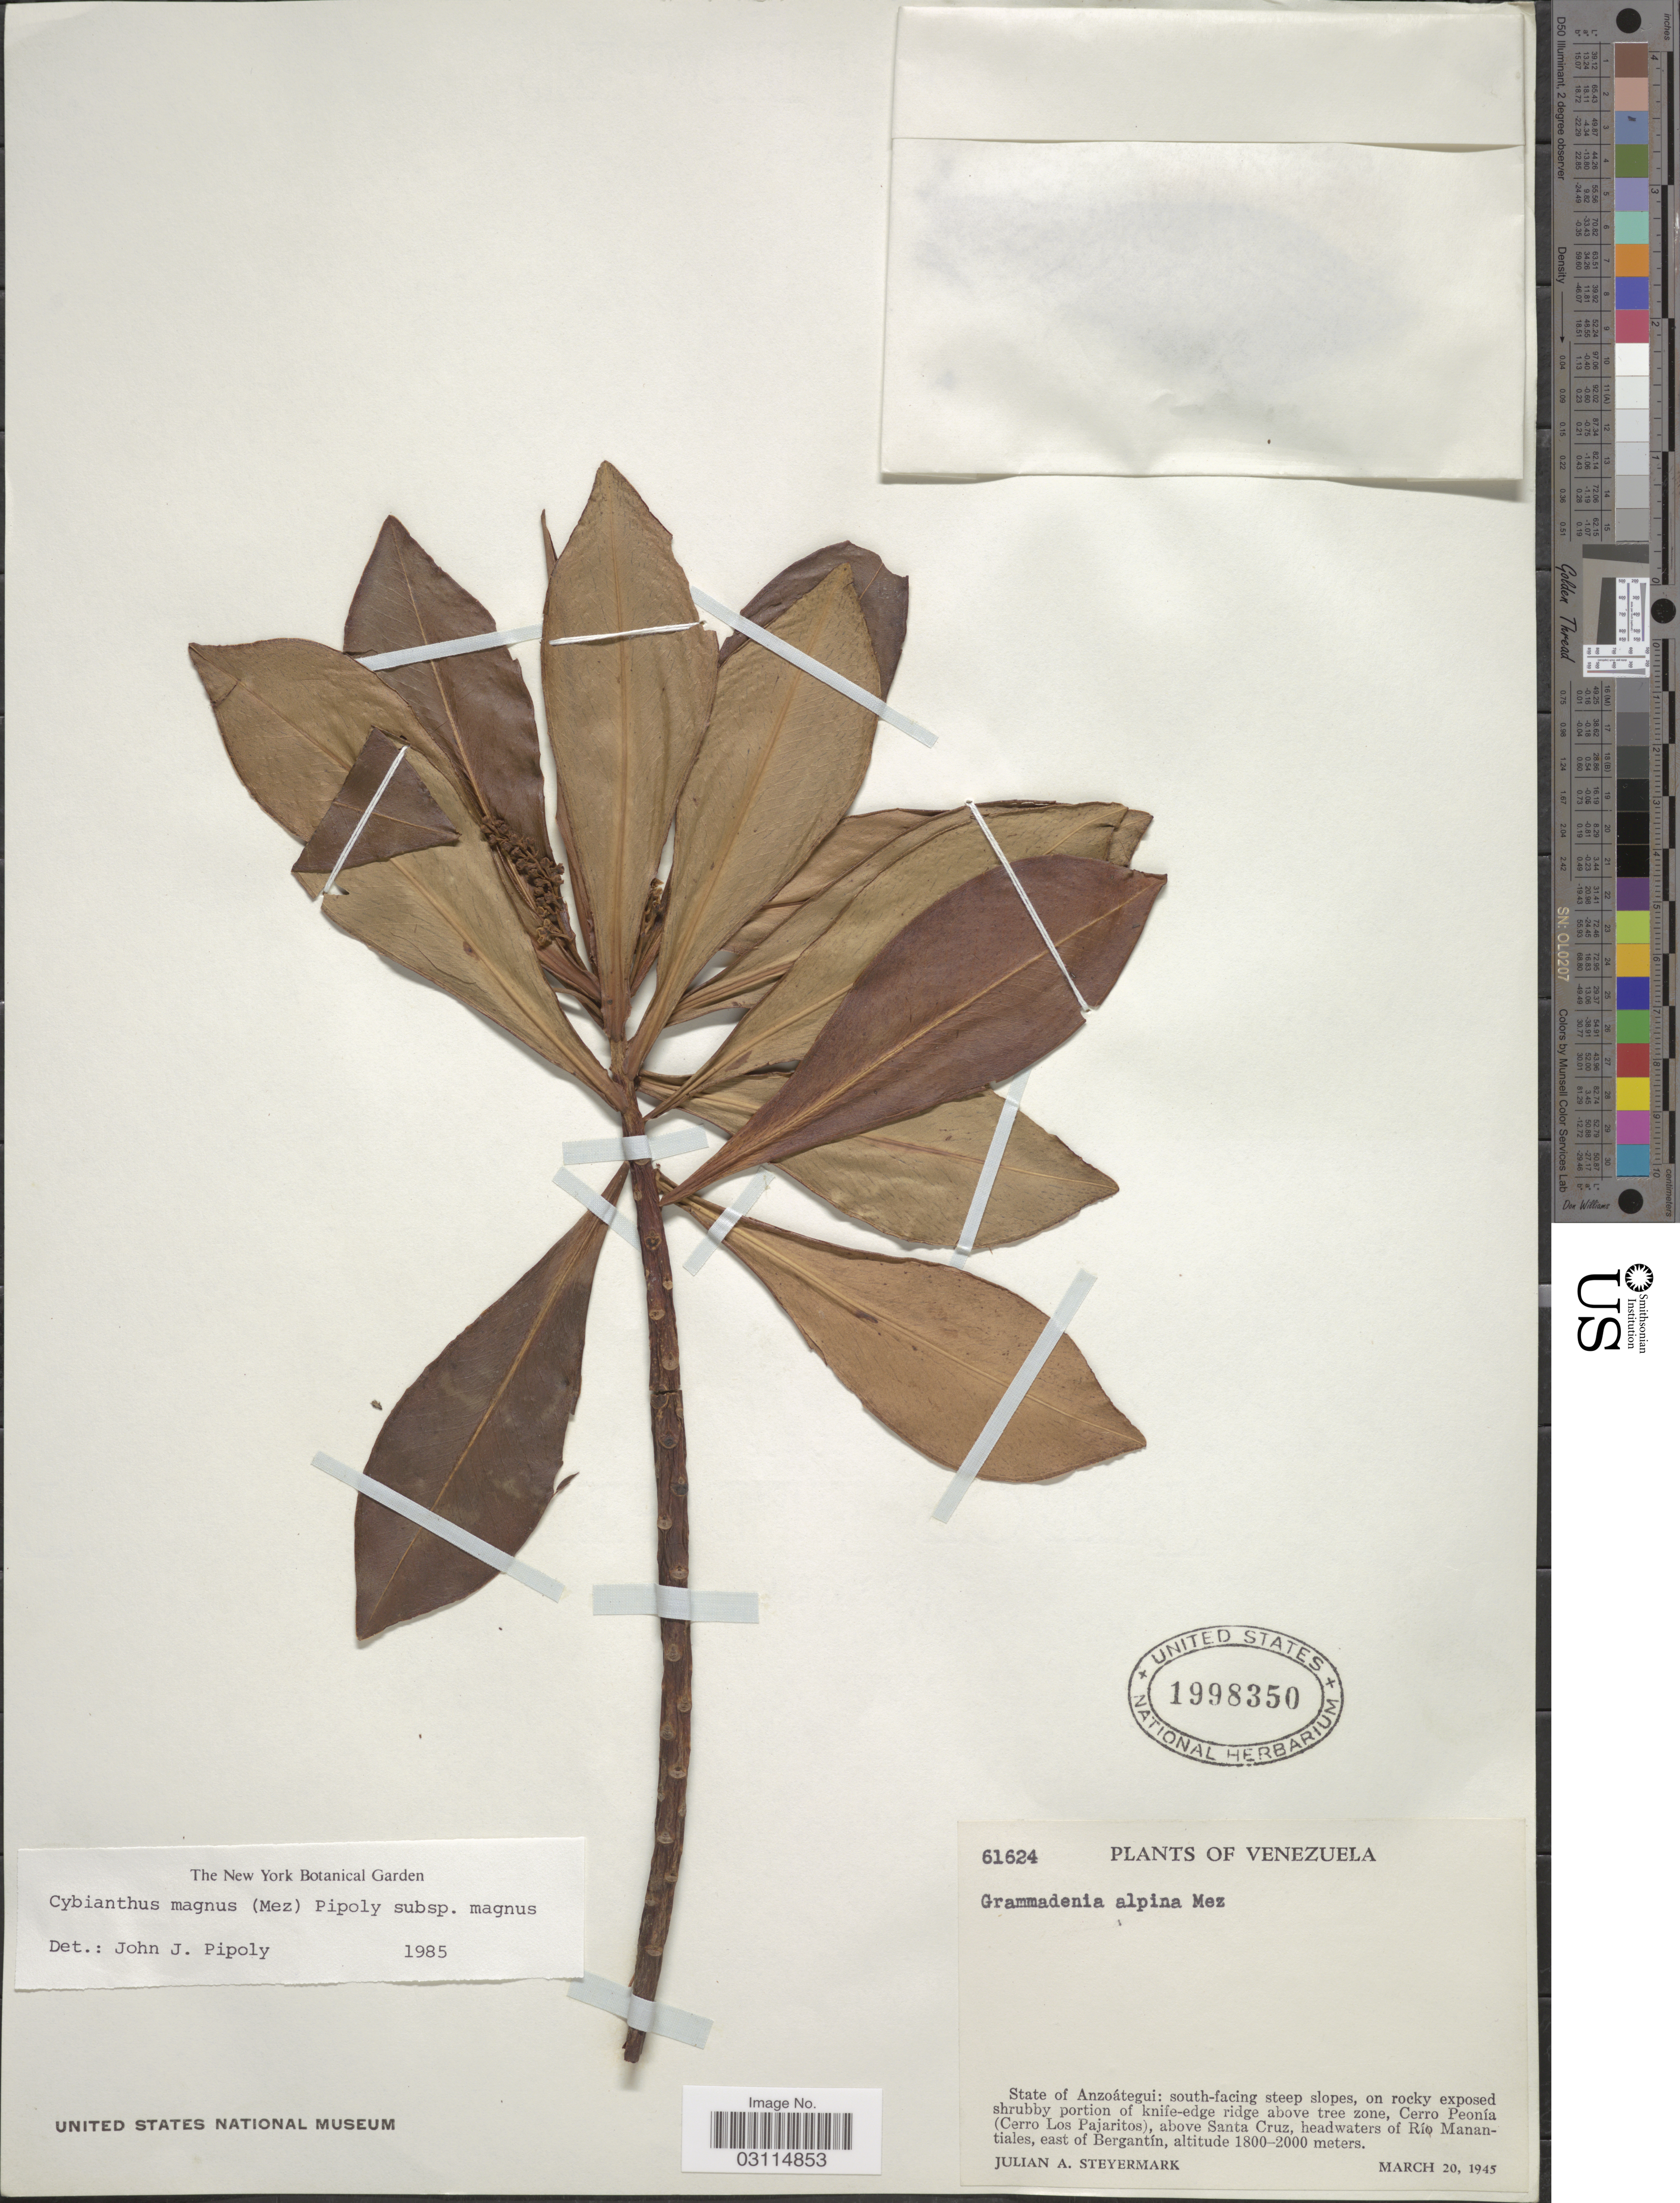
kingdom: Plantae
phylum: Tracheophyta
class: Magnoliopsida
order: Ericales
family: Primulaceae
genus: Cybianthus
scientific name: Cybianthus magnus subsp. magnus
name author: (Mez) Pipoly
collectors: J. Steyermark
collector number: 61624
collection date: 1945-03-20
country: Venezuela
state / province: Anzoategui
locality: South-facing steep slopes, on rocky exposed shrubby portion of knife-edge ridge above tree zone, Cerro Peonía (Cerro Los Pajaritos), above Santa Cruz, headwaters of Río Manantiales, east of Bergantín.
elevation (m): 1800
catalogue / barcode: US 1998350